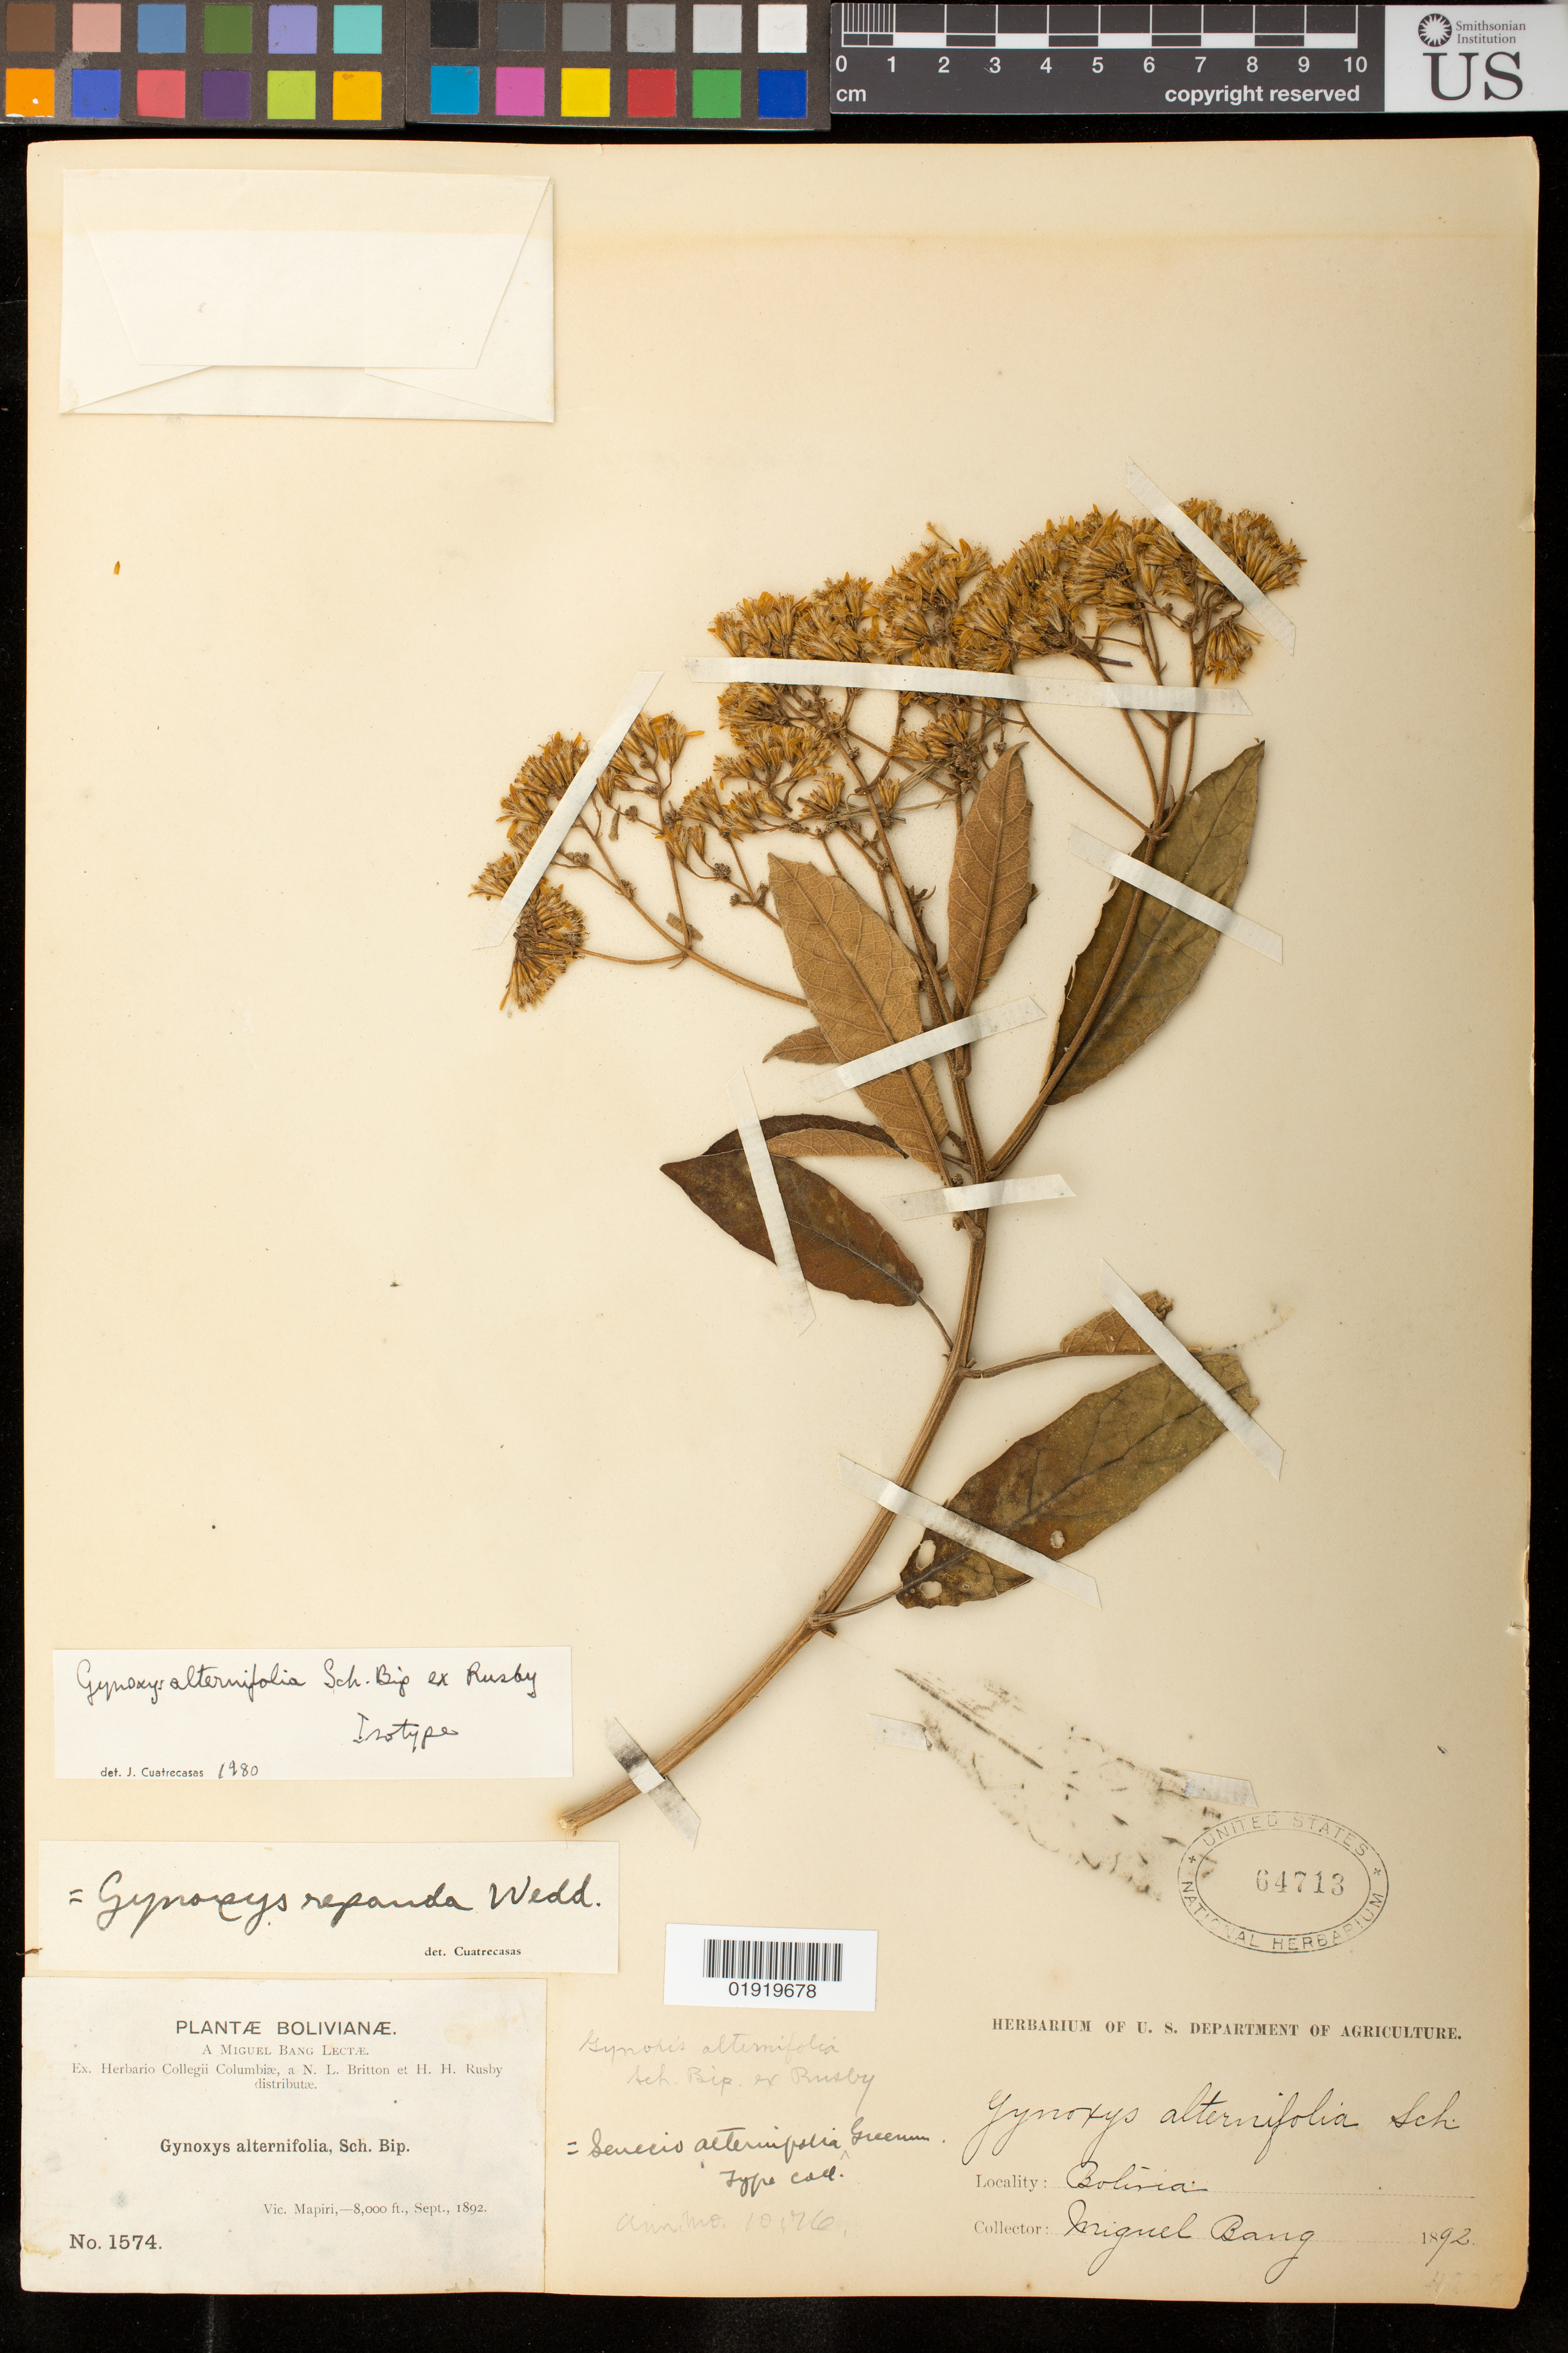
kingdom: Plantae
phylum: Tracheophyta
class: Magnoliopsida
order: Asterales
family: Asteraceae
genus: Gynoxys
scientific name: Gynoxys alternifolia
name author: Rusby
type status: Isosyntype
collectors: M. Bang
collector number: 1574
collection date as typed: Sep 1892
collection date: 1892-09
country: Bolivia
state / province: La Paz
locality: Vic. Mapiri.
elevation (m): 2438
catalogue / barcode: US 64713